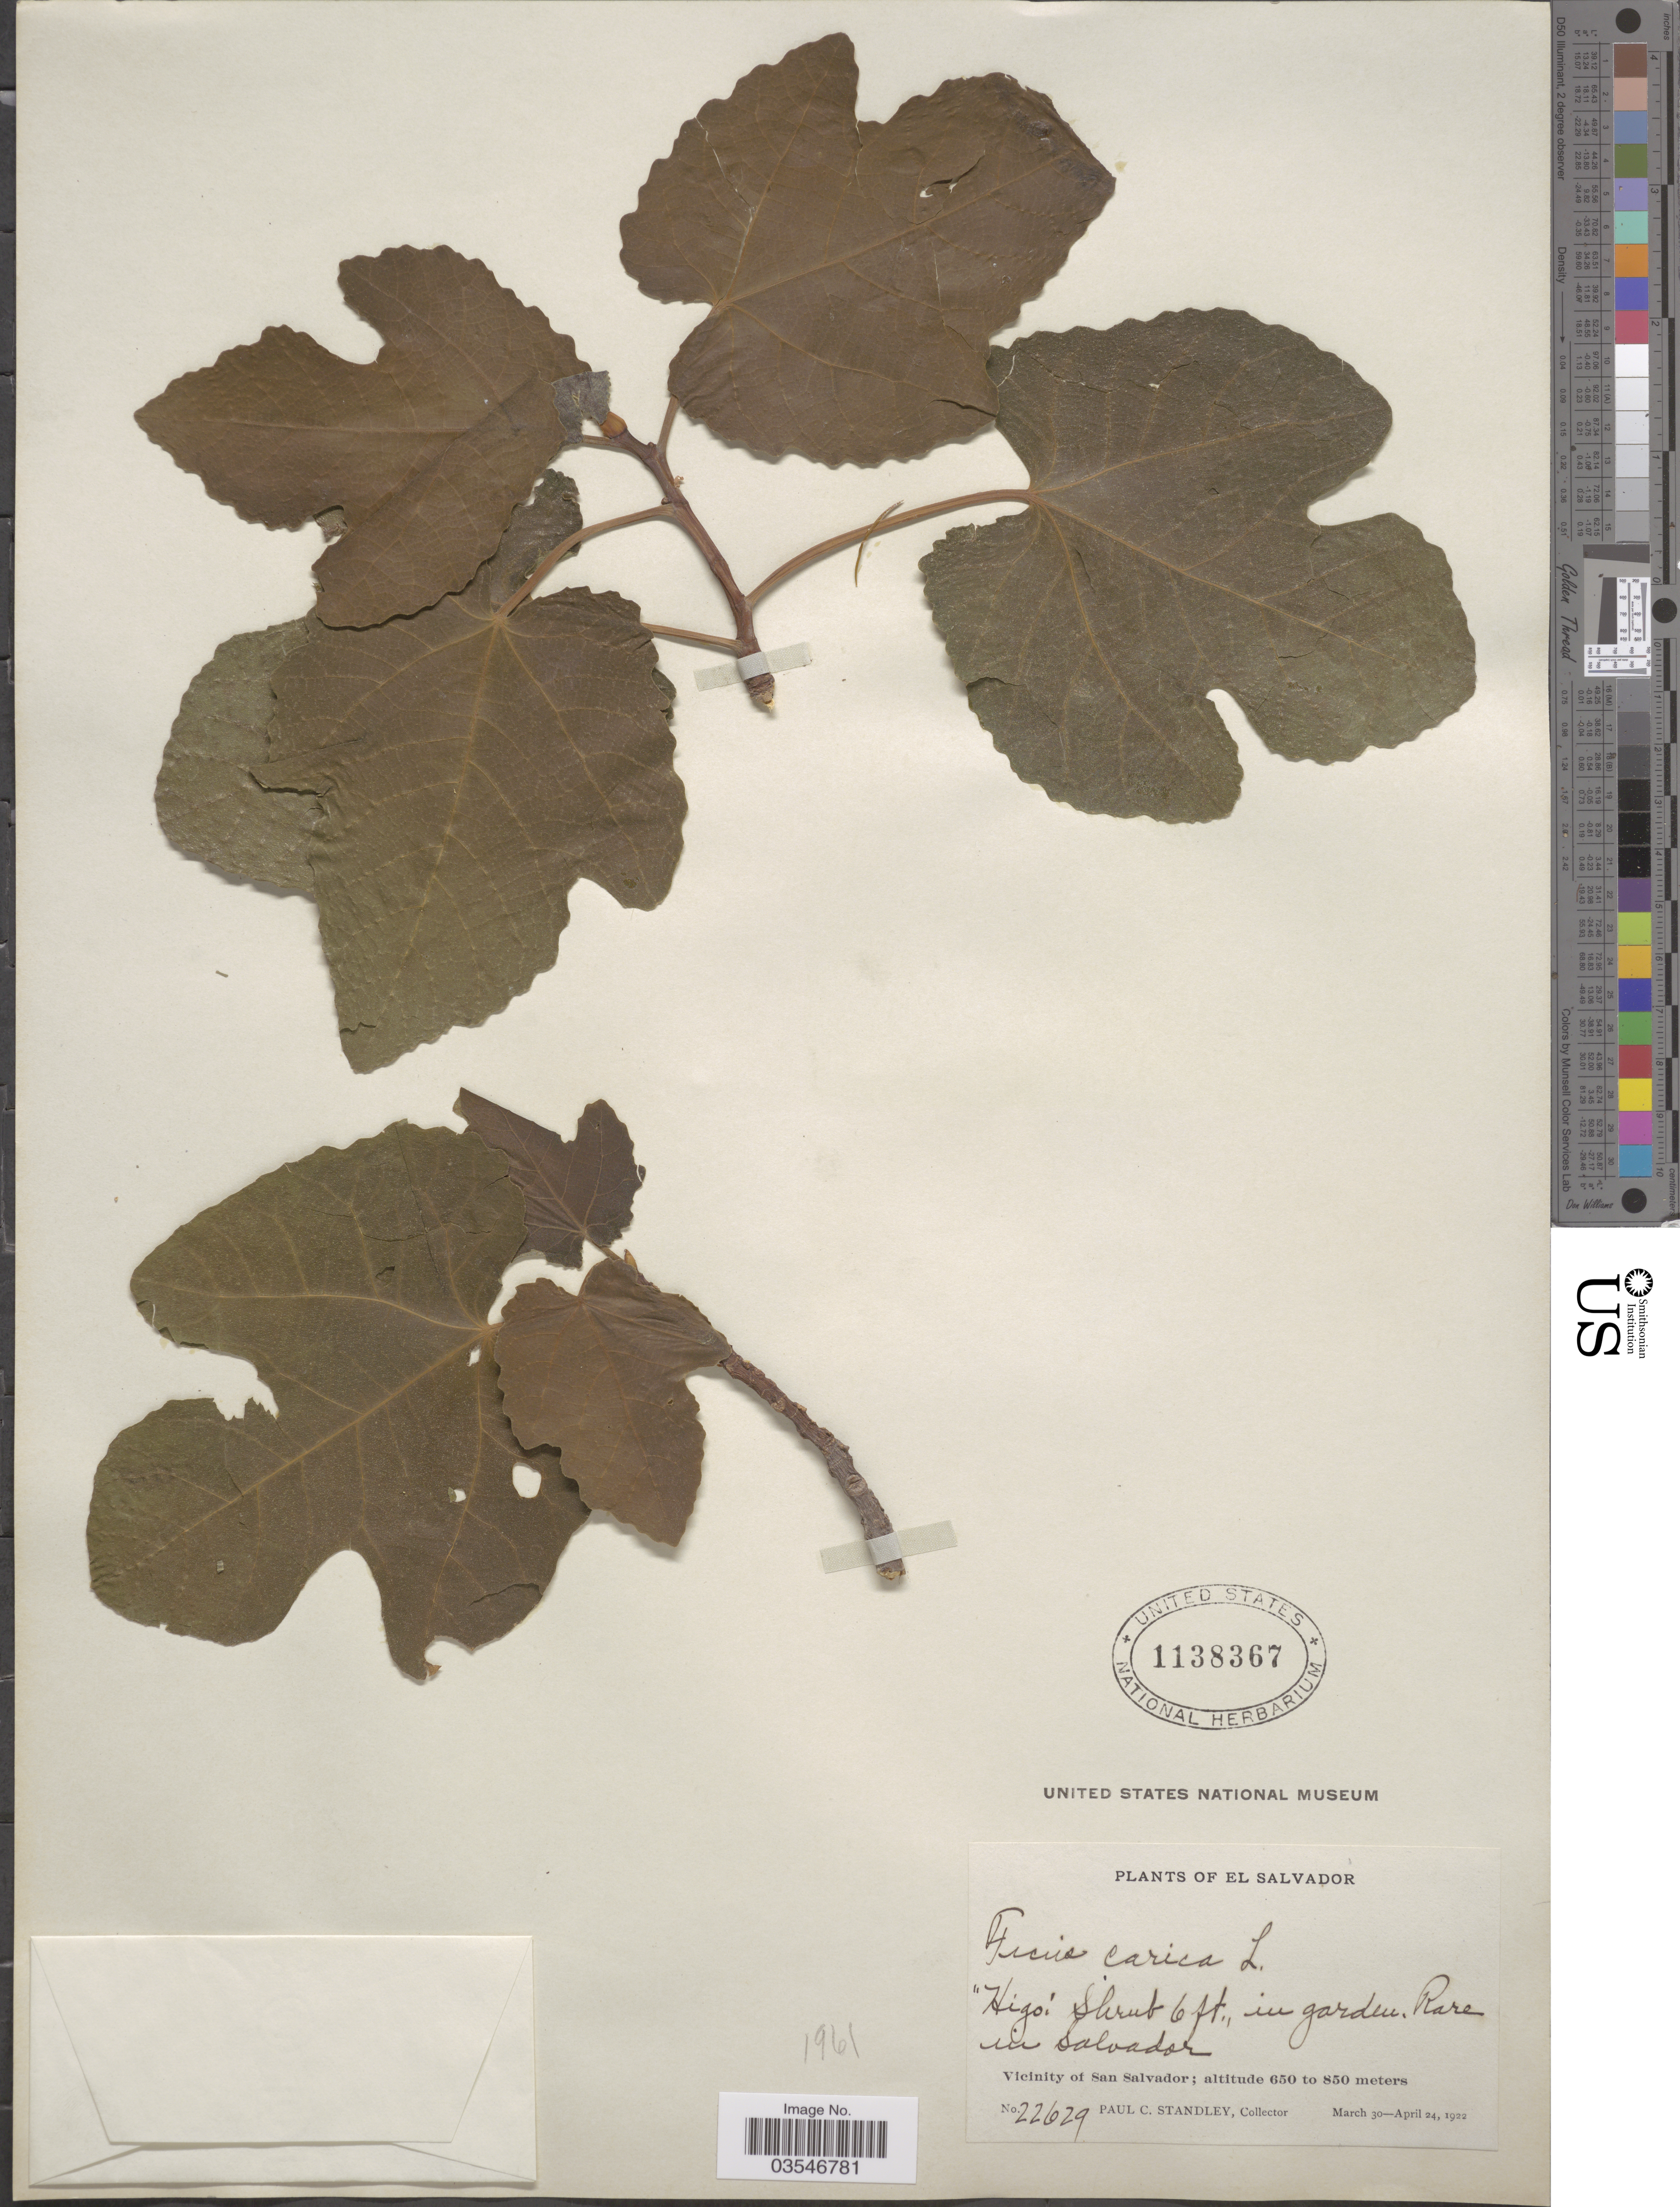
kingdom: Plantae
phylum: Tracheophyta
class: Magnoliopsida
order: Rosales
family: Moraceae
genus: Ficus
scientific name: Ficus carica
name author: L.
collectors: P. C. Standley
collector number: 22629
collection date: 1922-03-30/1922-04-24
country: El Salvador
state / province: San Salvador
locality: In garden. Rare in Salvador. [unsure placement] Vicinity of San Salvador.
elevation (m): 650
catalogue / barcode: US 1138367